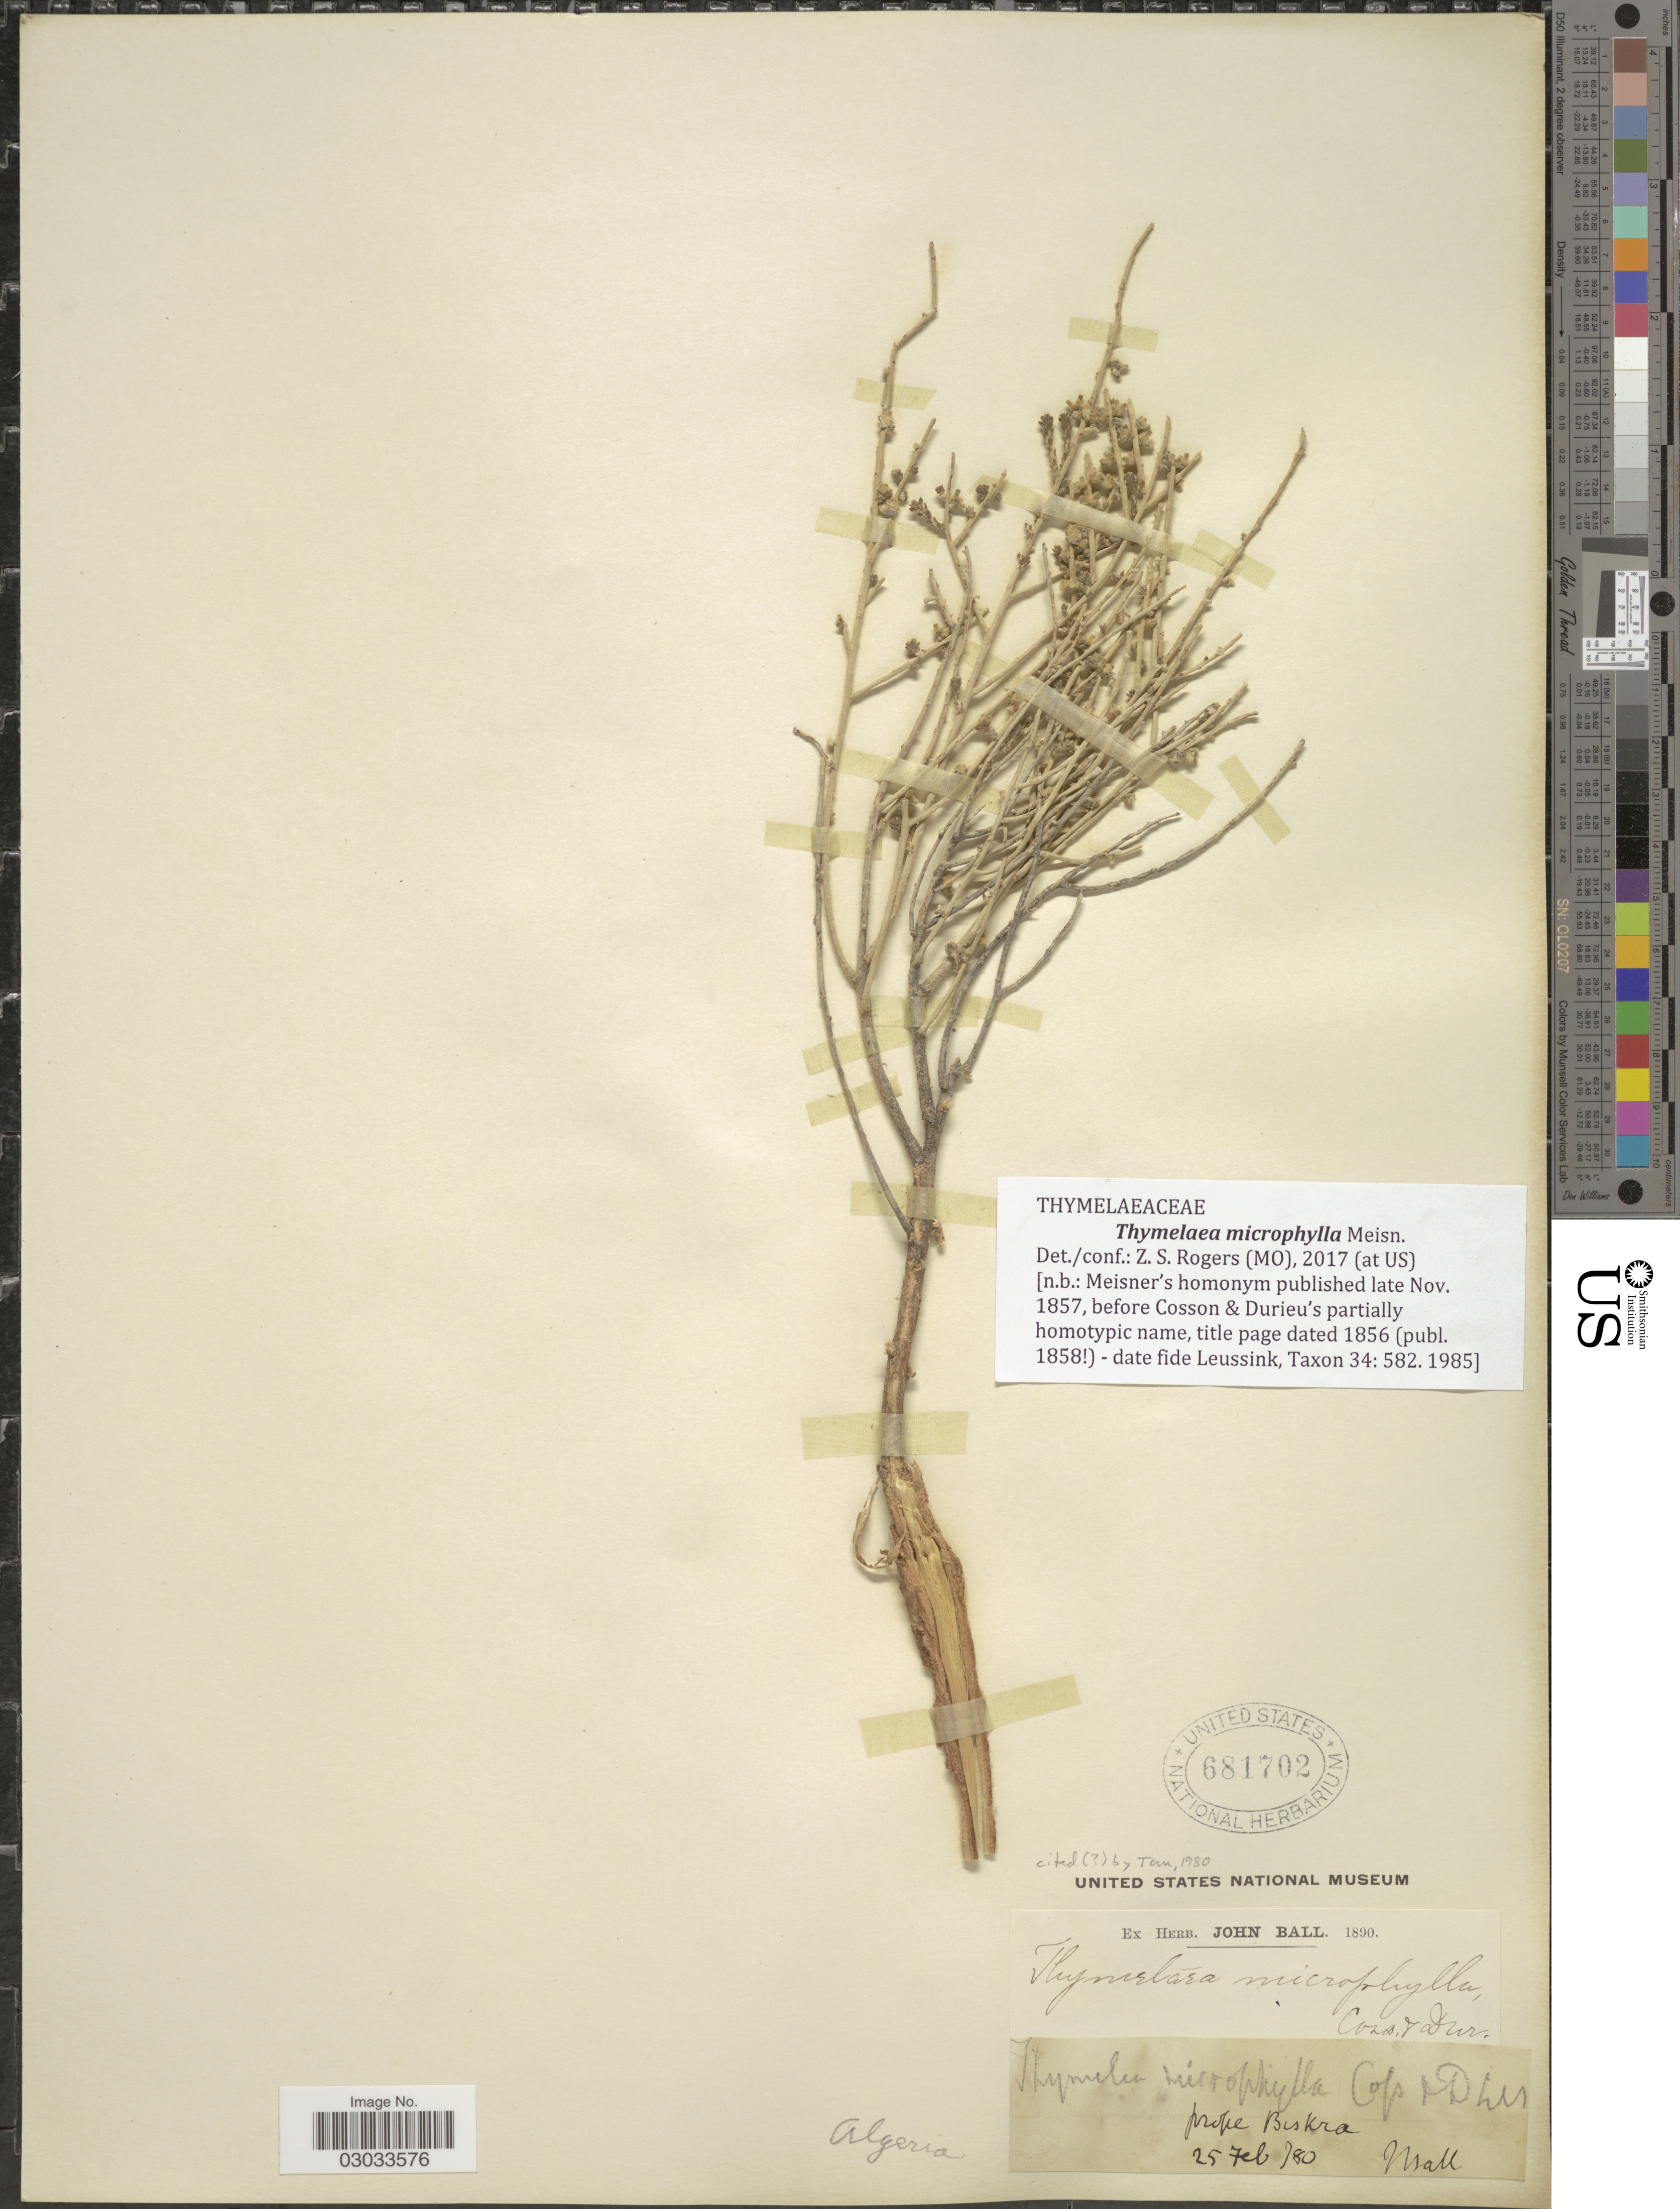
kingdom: Plantae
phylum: Tracheophyta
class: Magnoliopsida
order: Malvales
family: Thymelaeaceae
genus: Thymelaea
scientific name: Thymelaea microphylla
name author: Meisn.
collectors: Mall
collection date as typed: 25 Feb 780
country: Algeria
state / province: Biskra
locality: Prope Biskra.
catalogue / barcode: US 681702